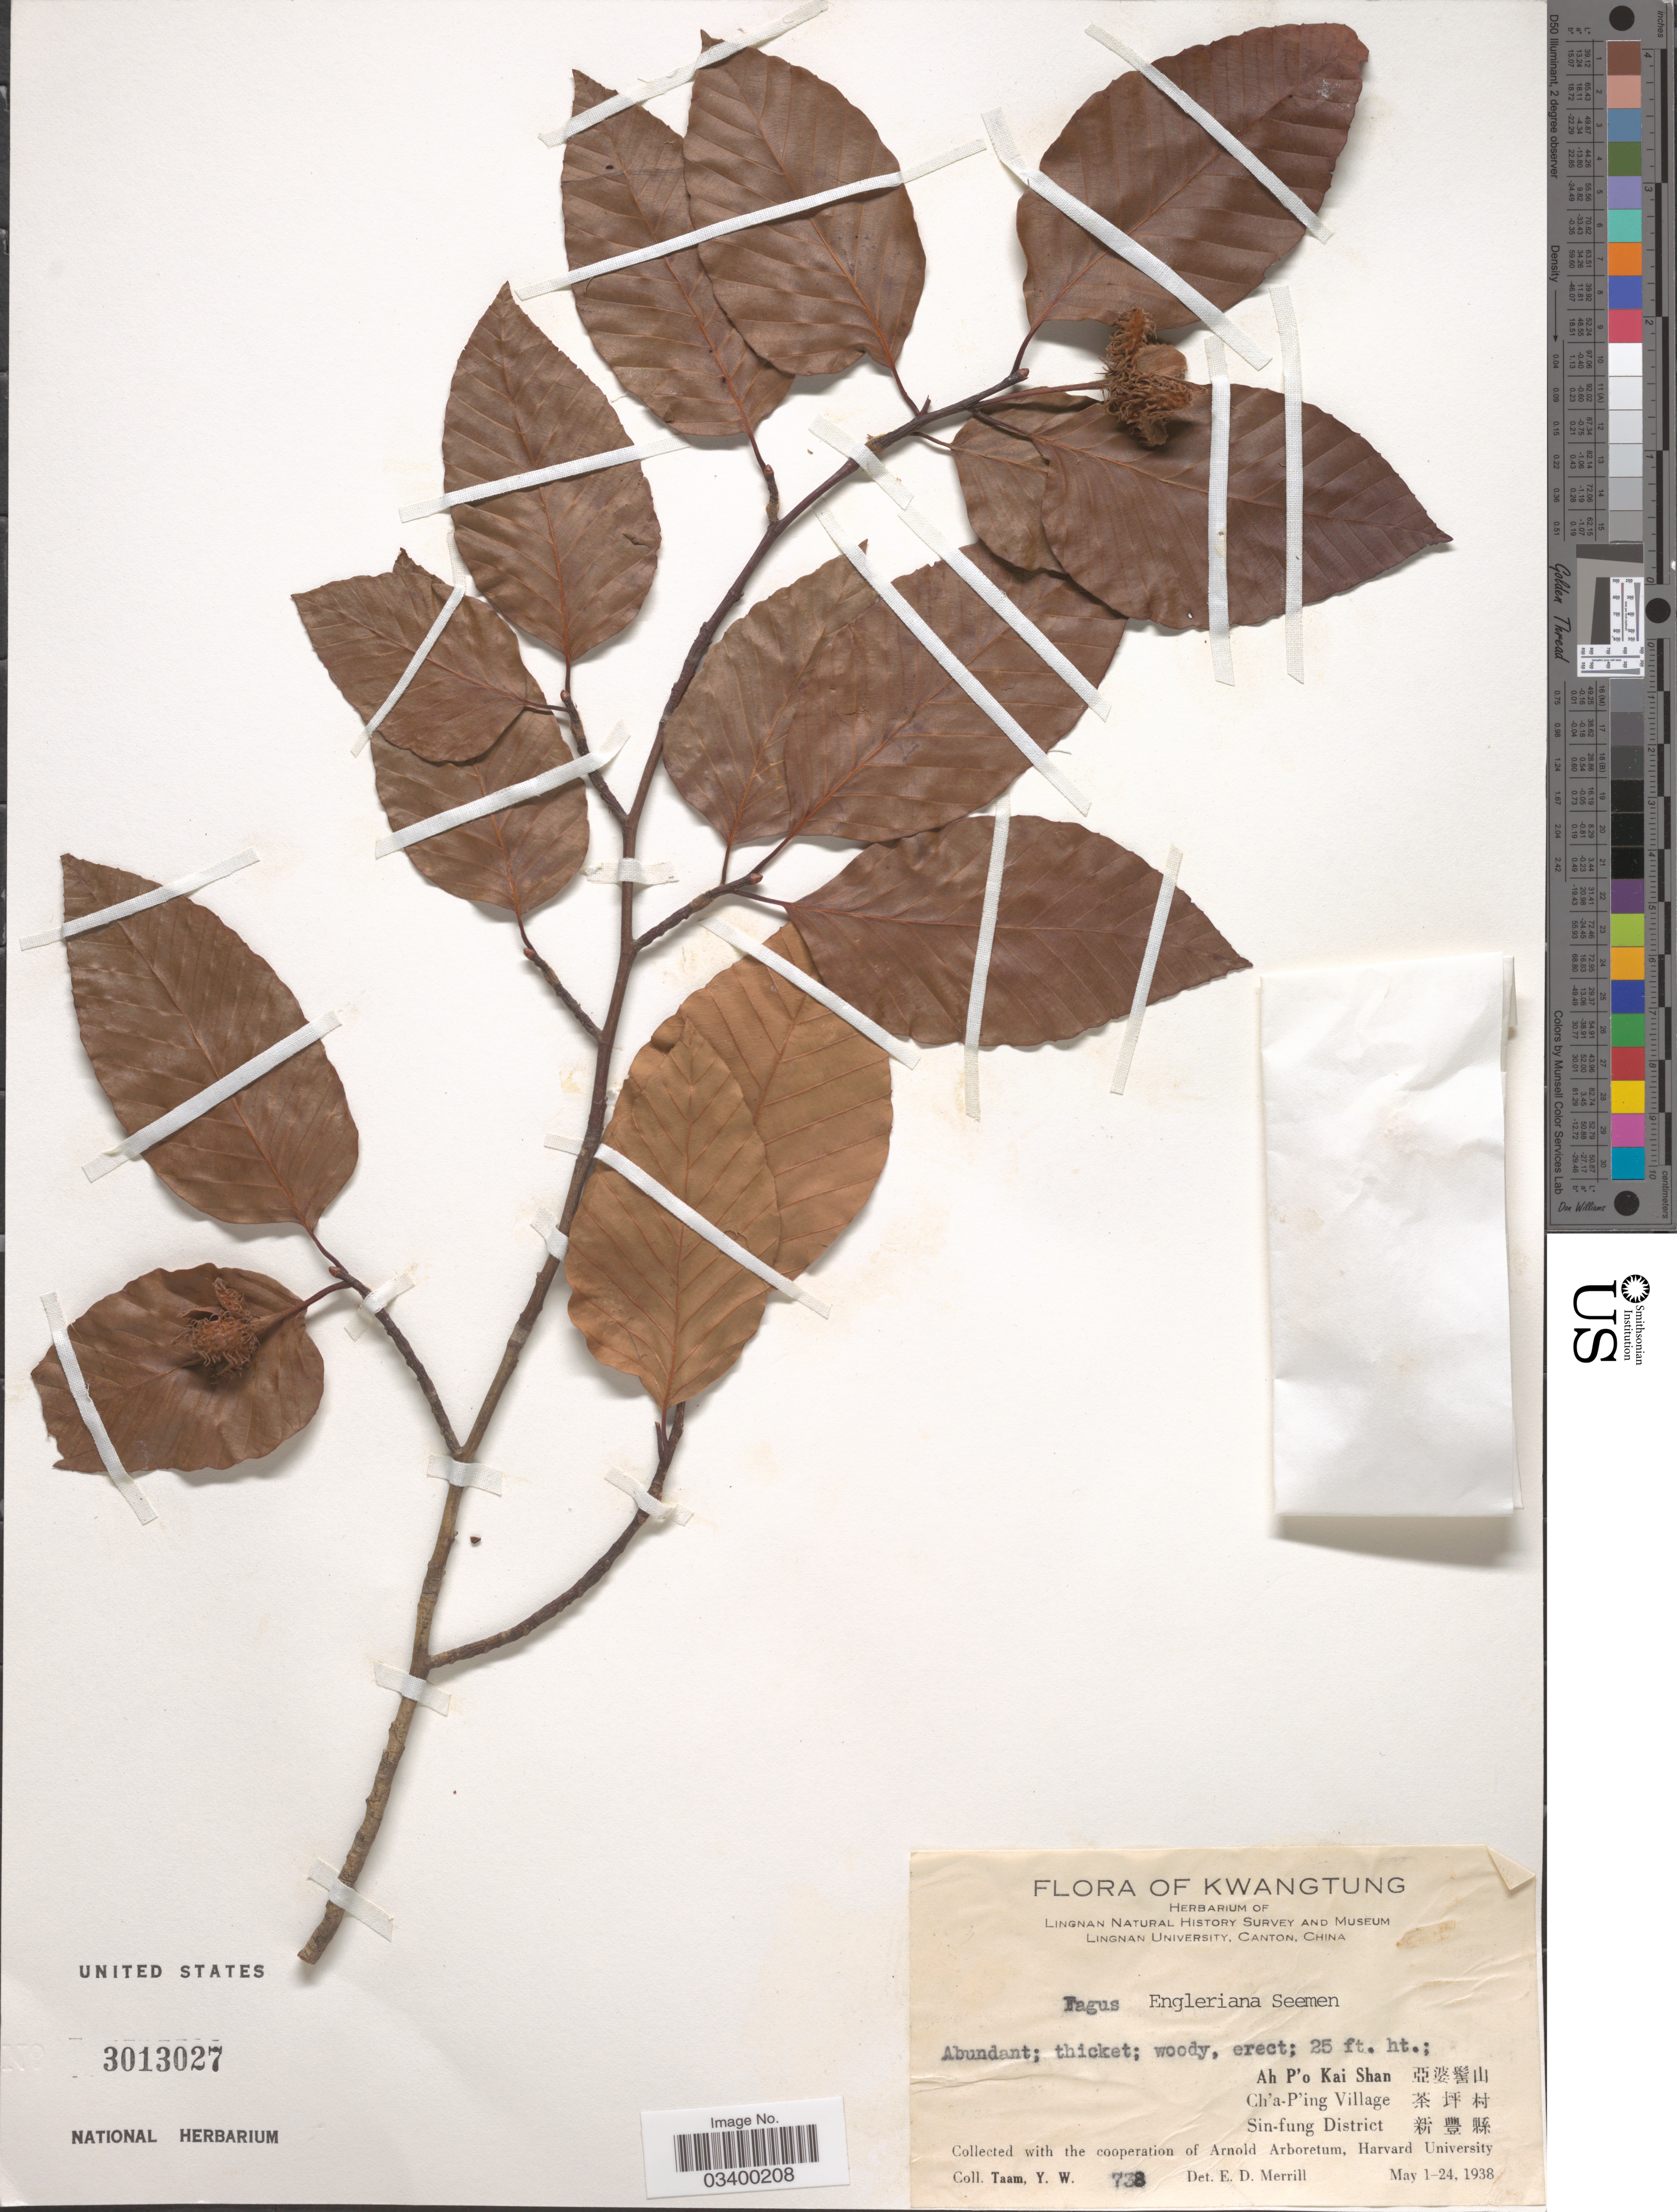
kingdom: Plantae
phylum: Tracheophyta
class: Magnoliopsida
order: Fagales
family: Fagaceae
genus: Fagus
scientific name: Fagus engleriana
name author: Seemen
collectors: Y. W. Taam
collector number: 738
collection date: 1938-05-01/1938-05-24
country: China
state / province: Guangdong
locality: Kwatung.Ah P'o Kai Shan Ch'a-P'ing Village Sin-fung District .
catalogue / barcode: US 3013027